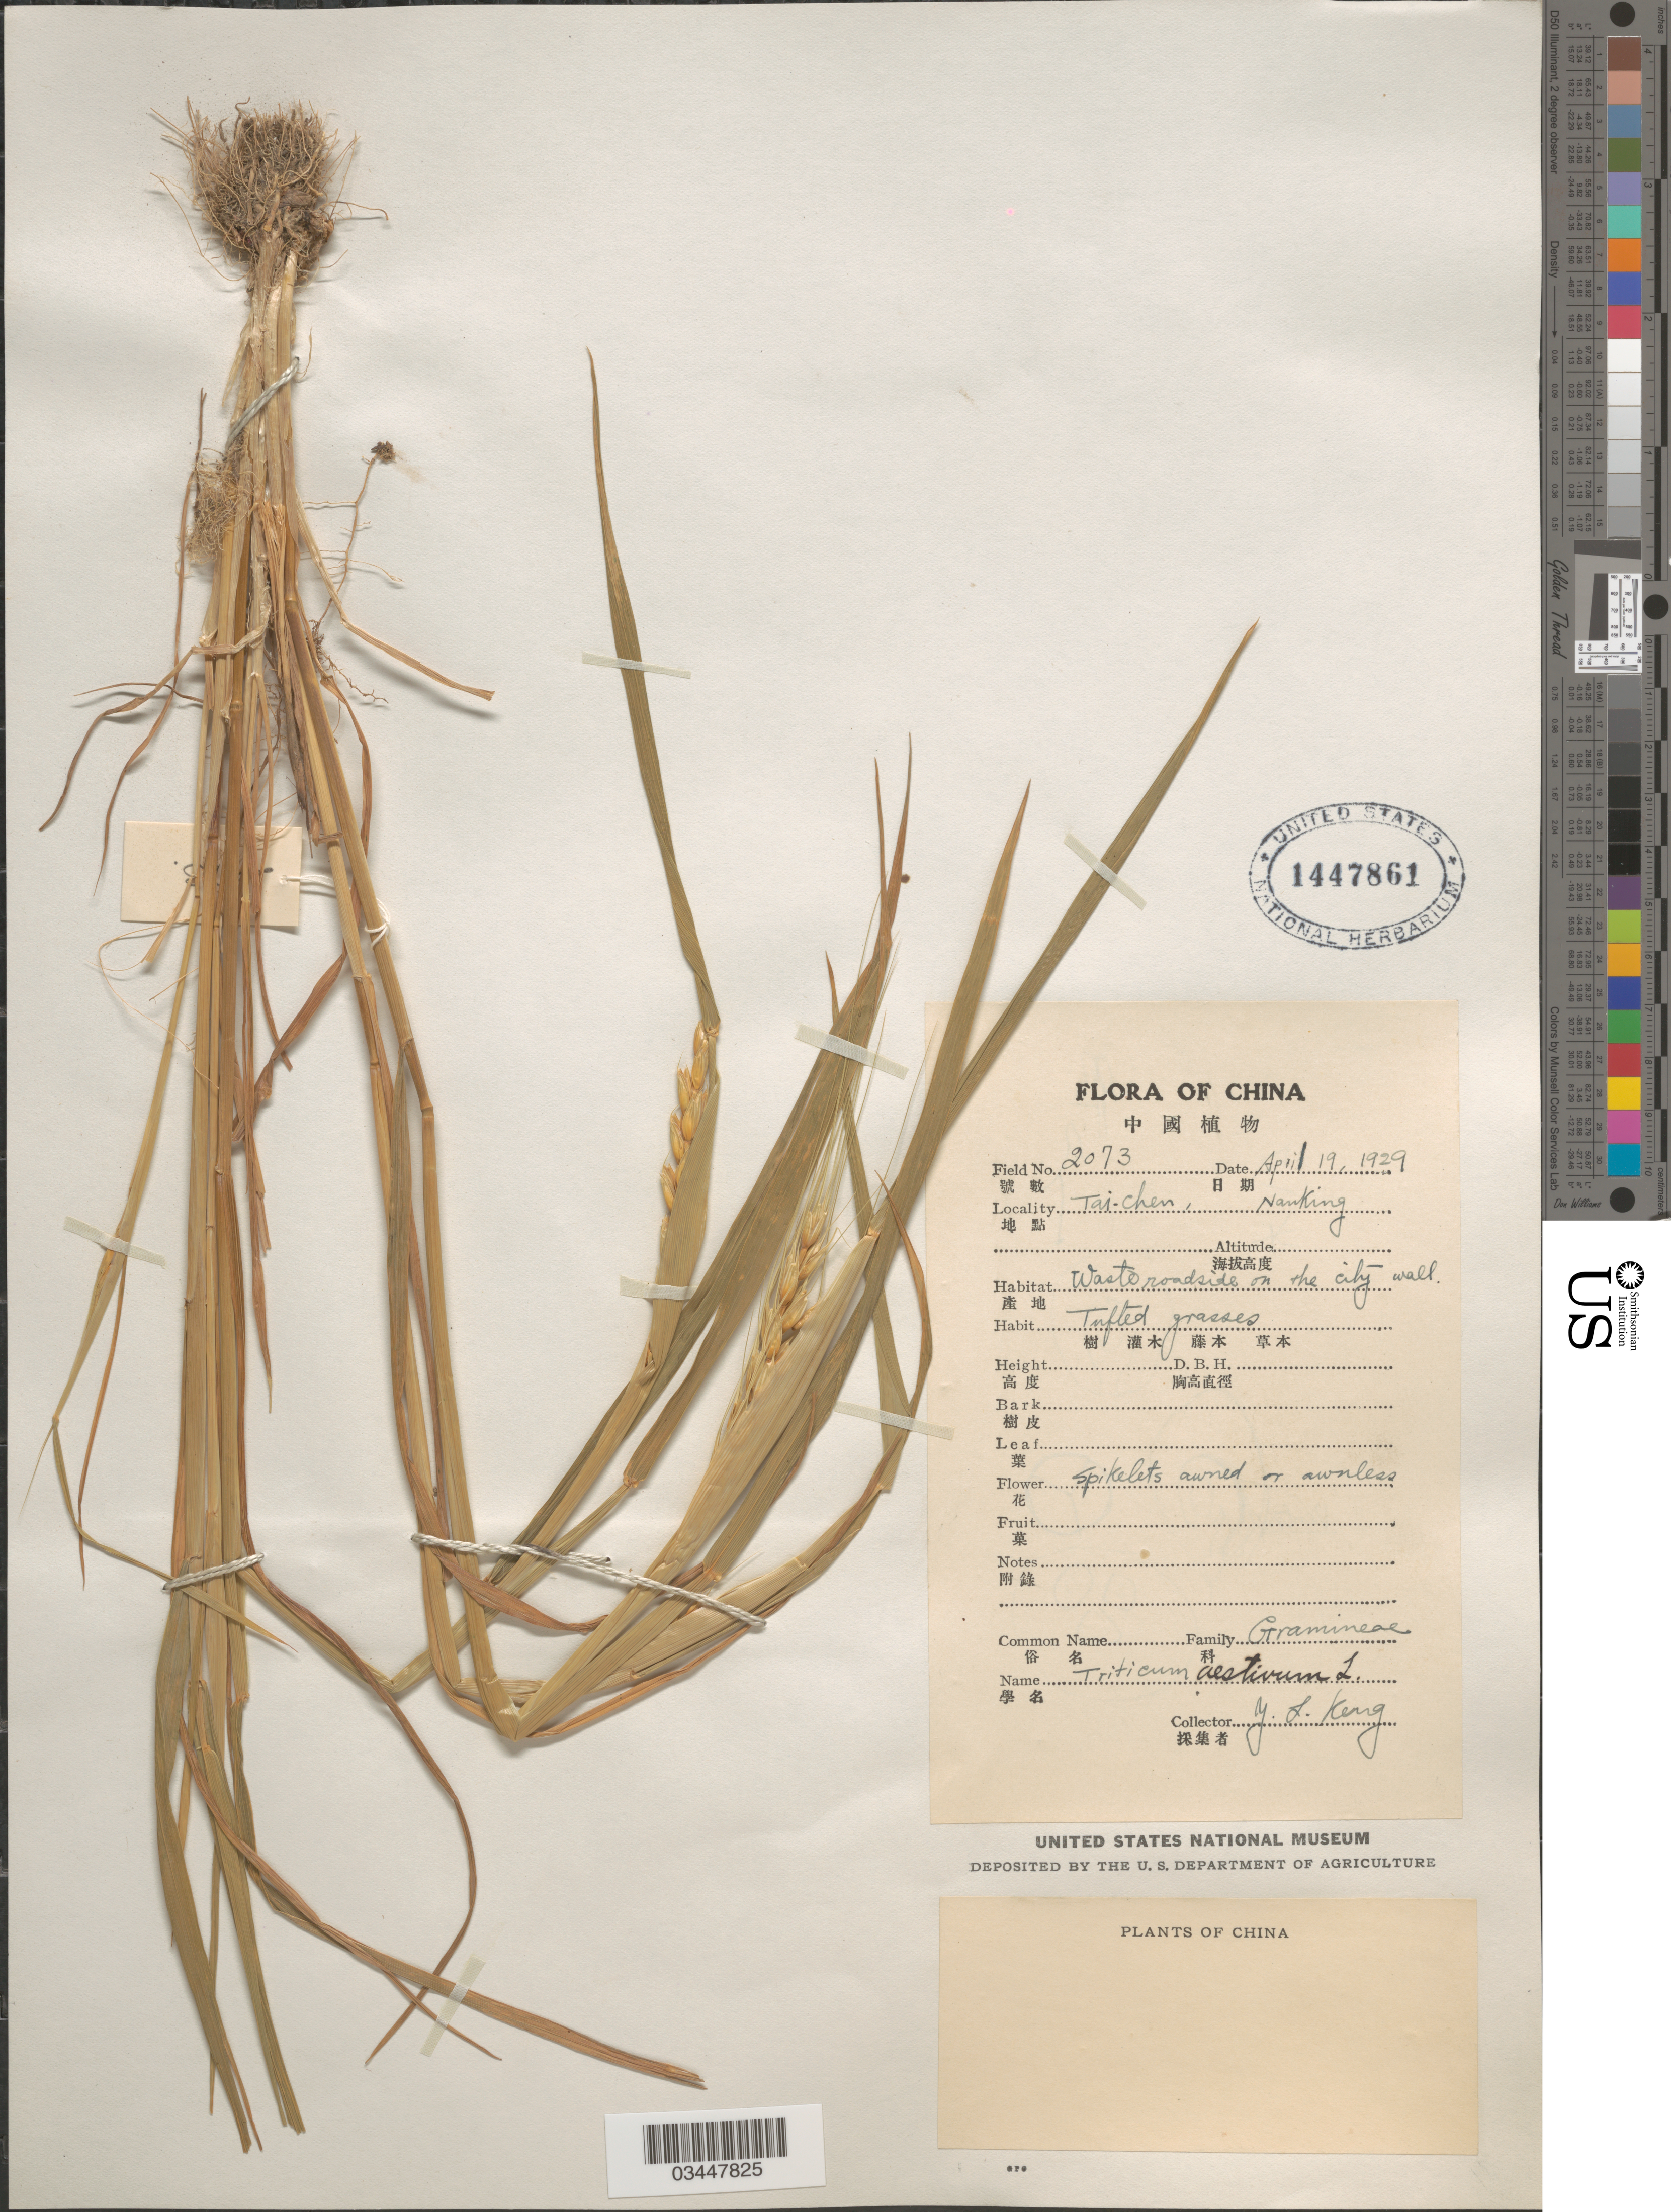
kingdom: Plantae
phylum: Tracheophyta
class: Liliopsida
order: Poales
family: Poaceae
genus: Triticum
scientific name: Triticum aestivum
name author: L.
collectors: Y. L. Keng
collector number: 2073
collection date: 1929-04-19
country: China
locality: Tai-Chen, Nanking. Waste roadside on the city wall.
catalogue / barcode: US 1447861